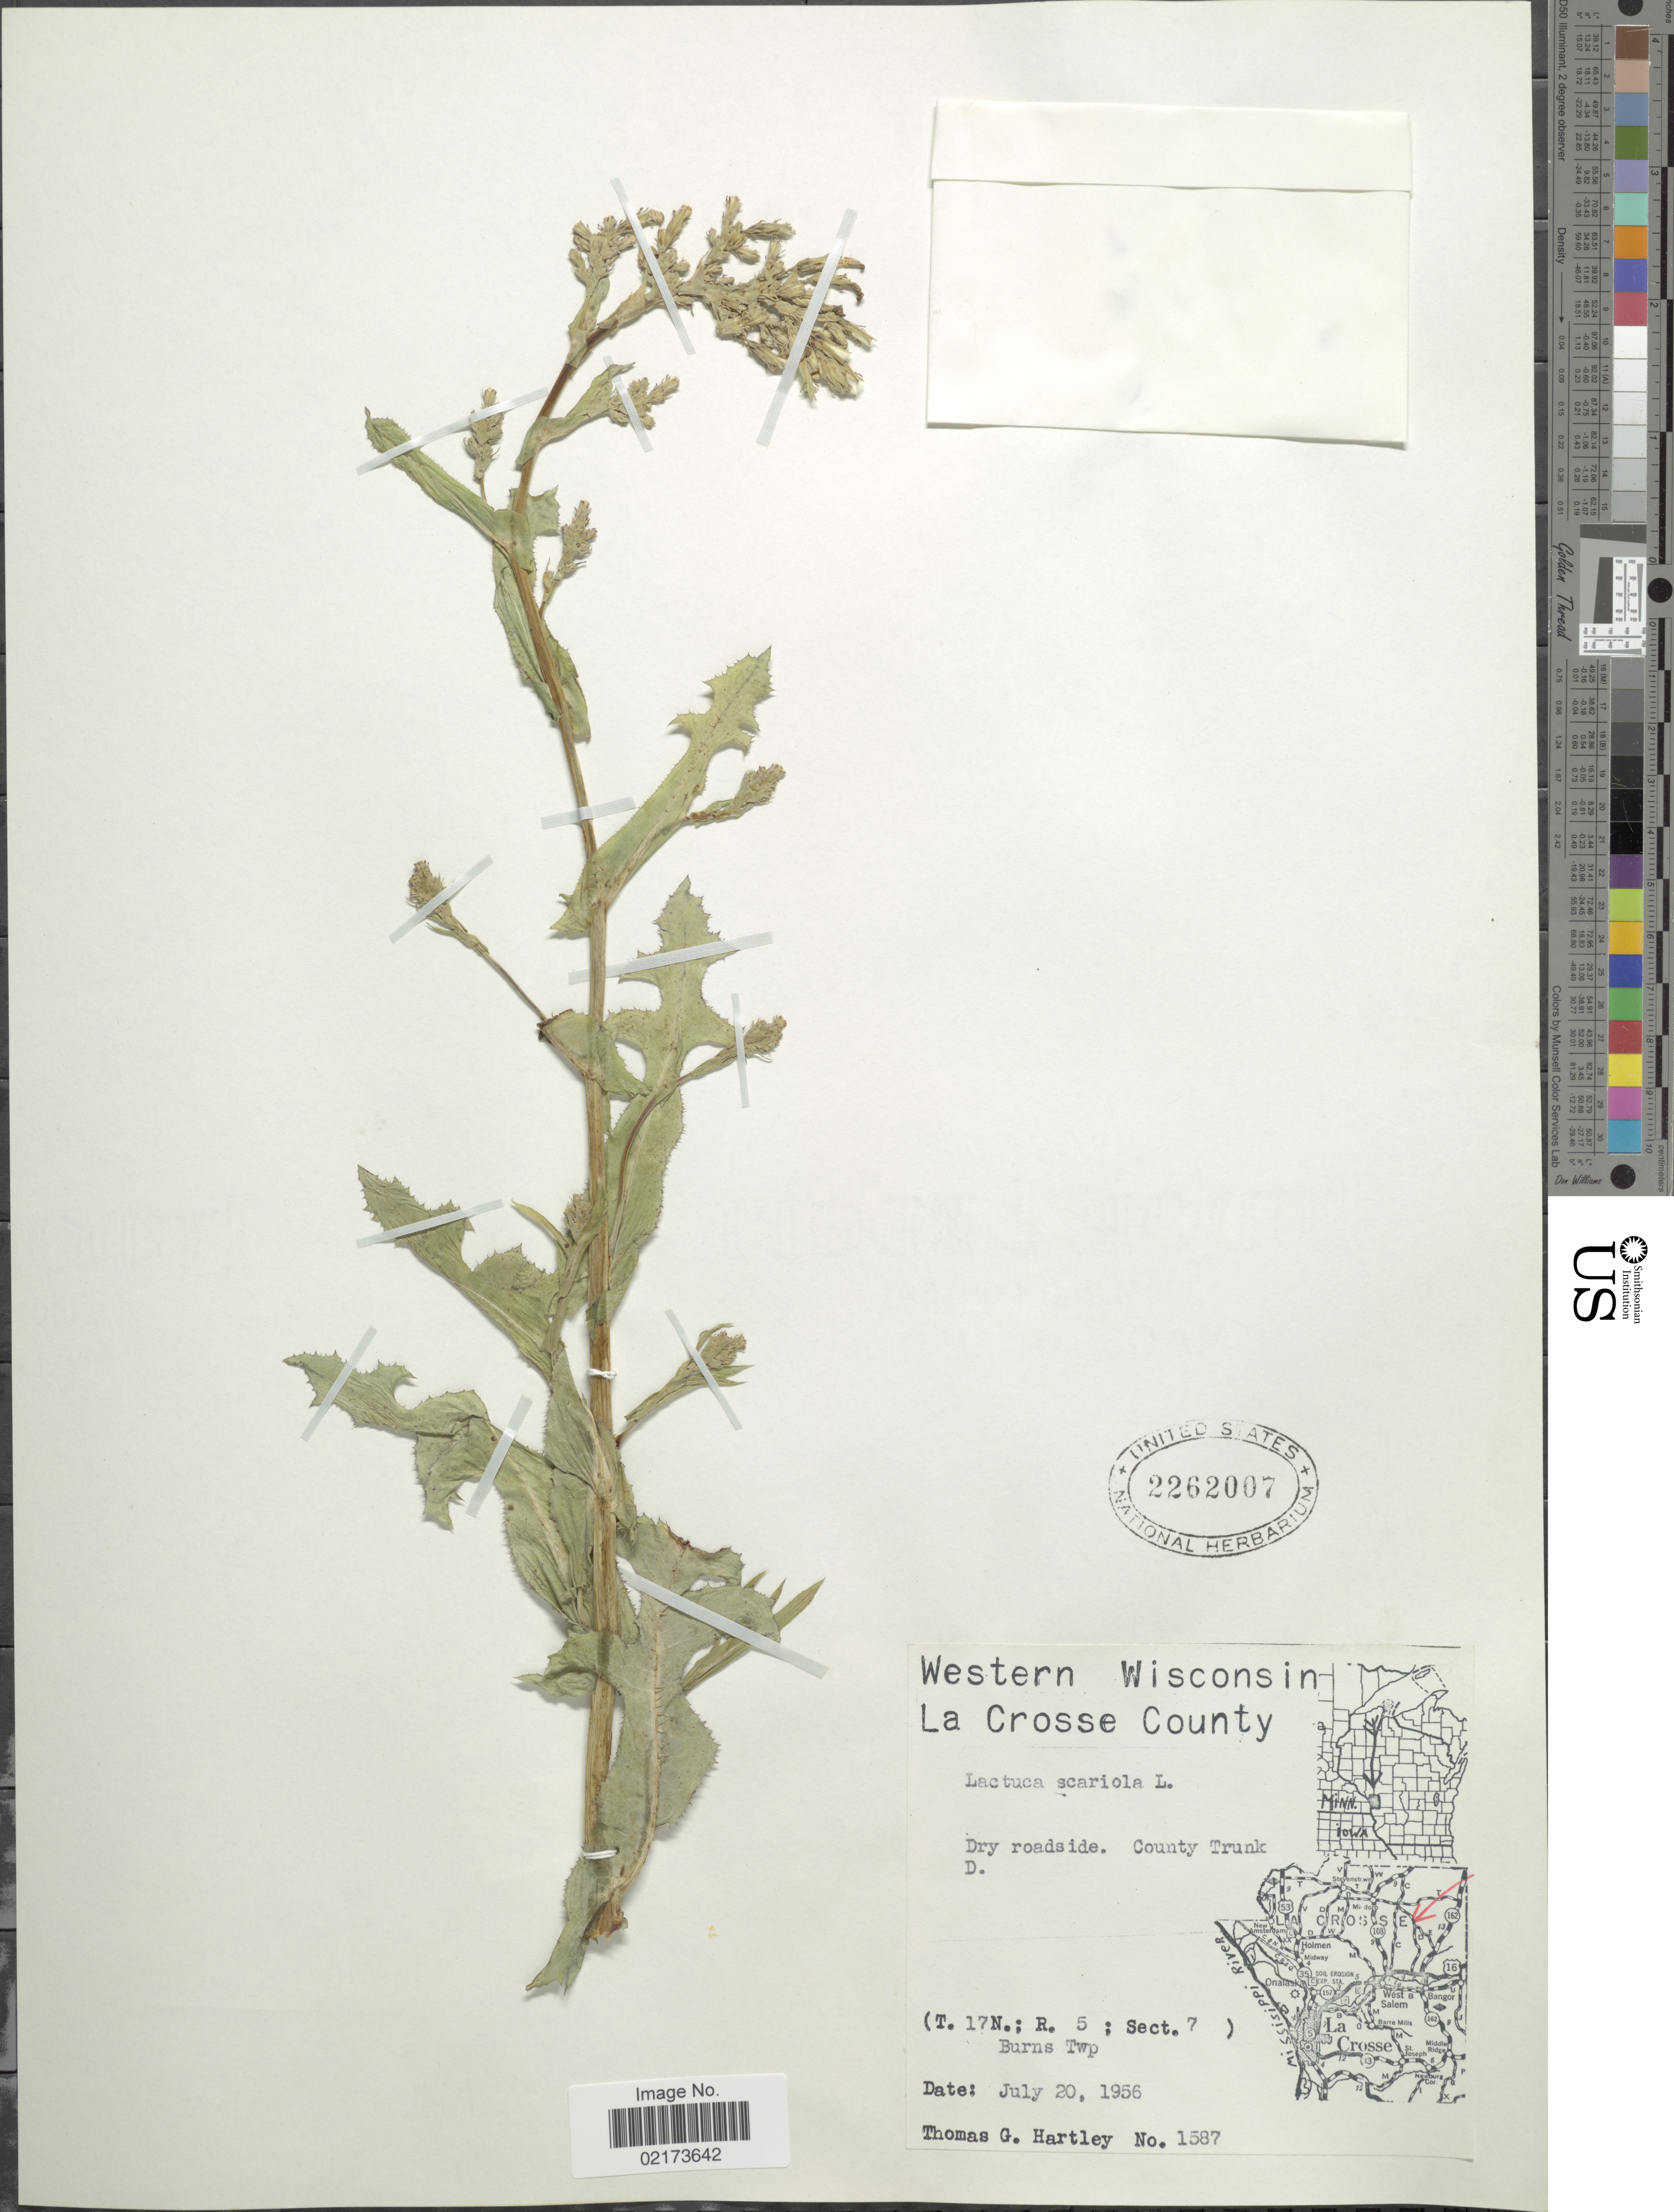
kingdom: Plantae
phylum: Tracheophyta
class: Magnoliopsida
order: Asterales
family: Asteraceae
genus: Lactuca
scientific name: Lactuca serriola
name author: L.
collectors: T. G. Hartley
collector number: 1587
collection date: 1956-07-20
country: United States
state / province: Wisconsin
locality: Western Wisconsin, La Crosse County, County Trunk D., (T17N, R5, Sect. 7), Burns Twp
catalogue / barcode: US 2262007